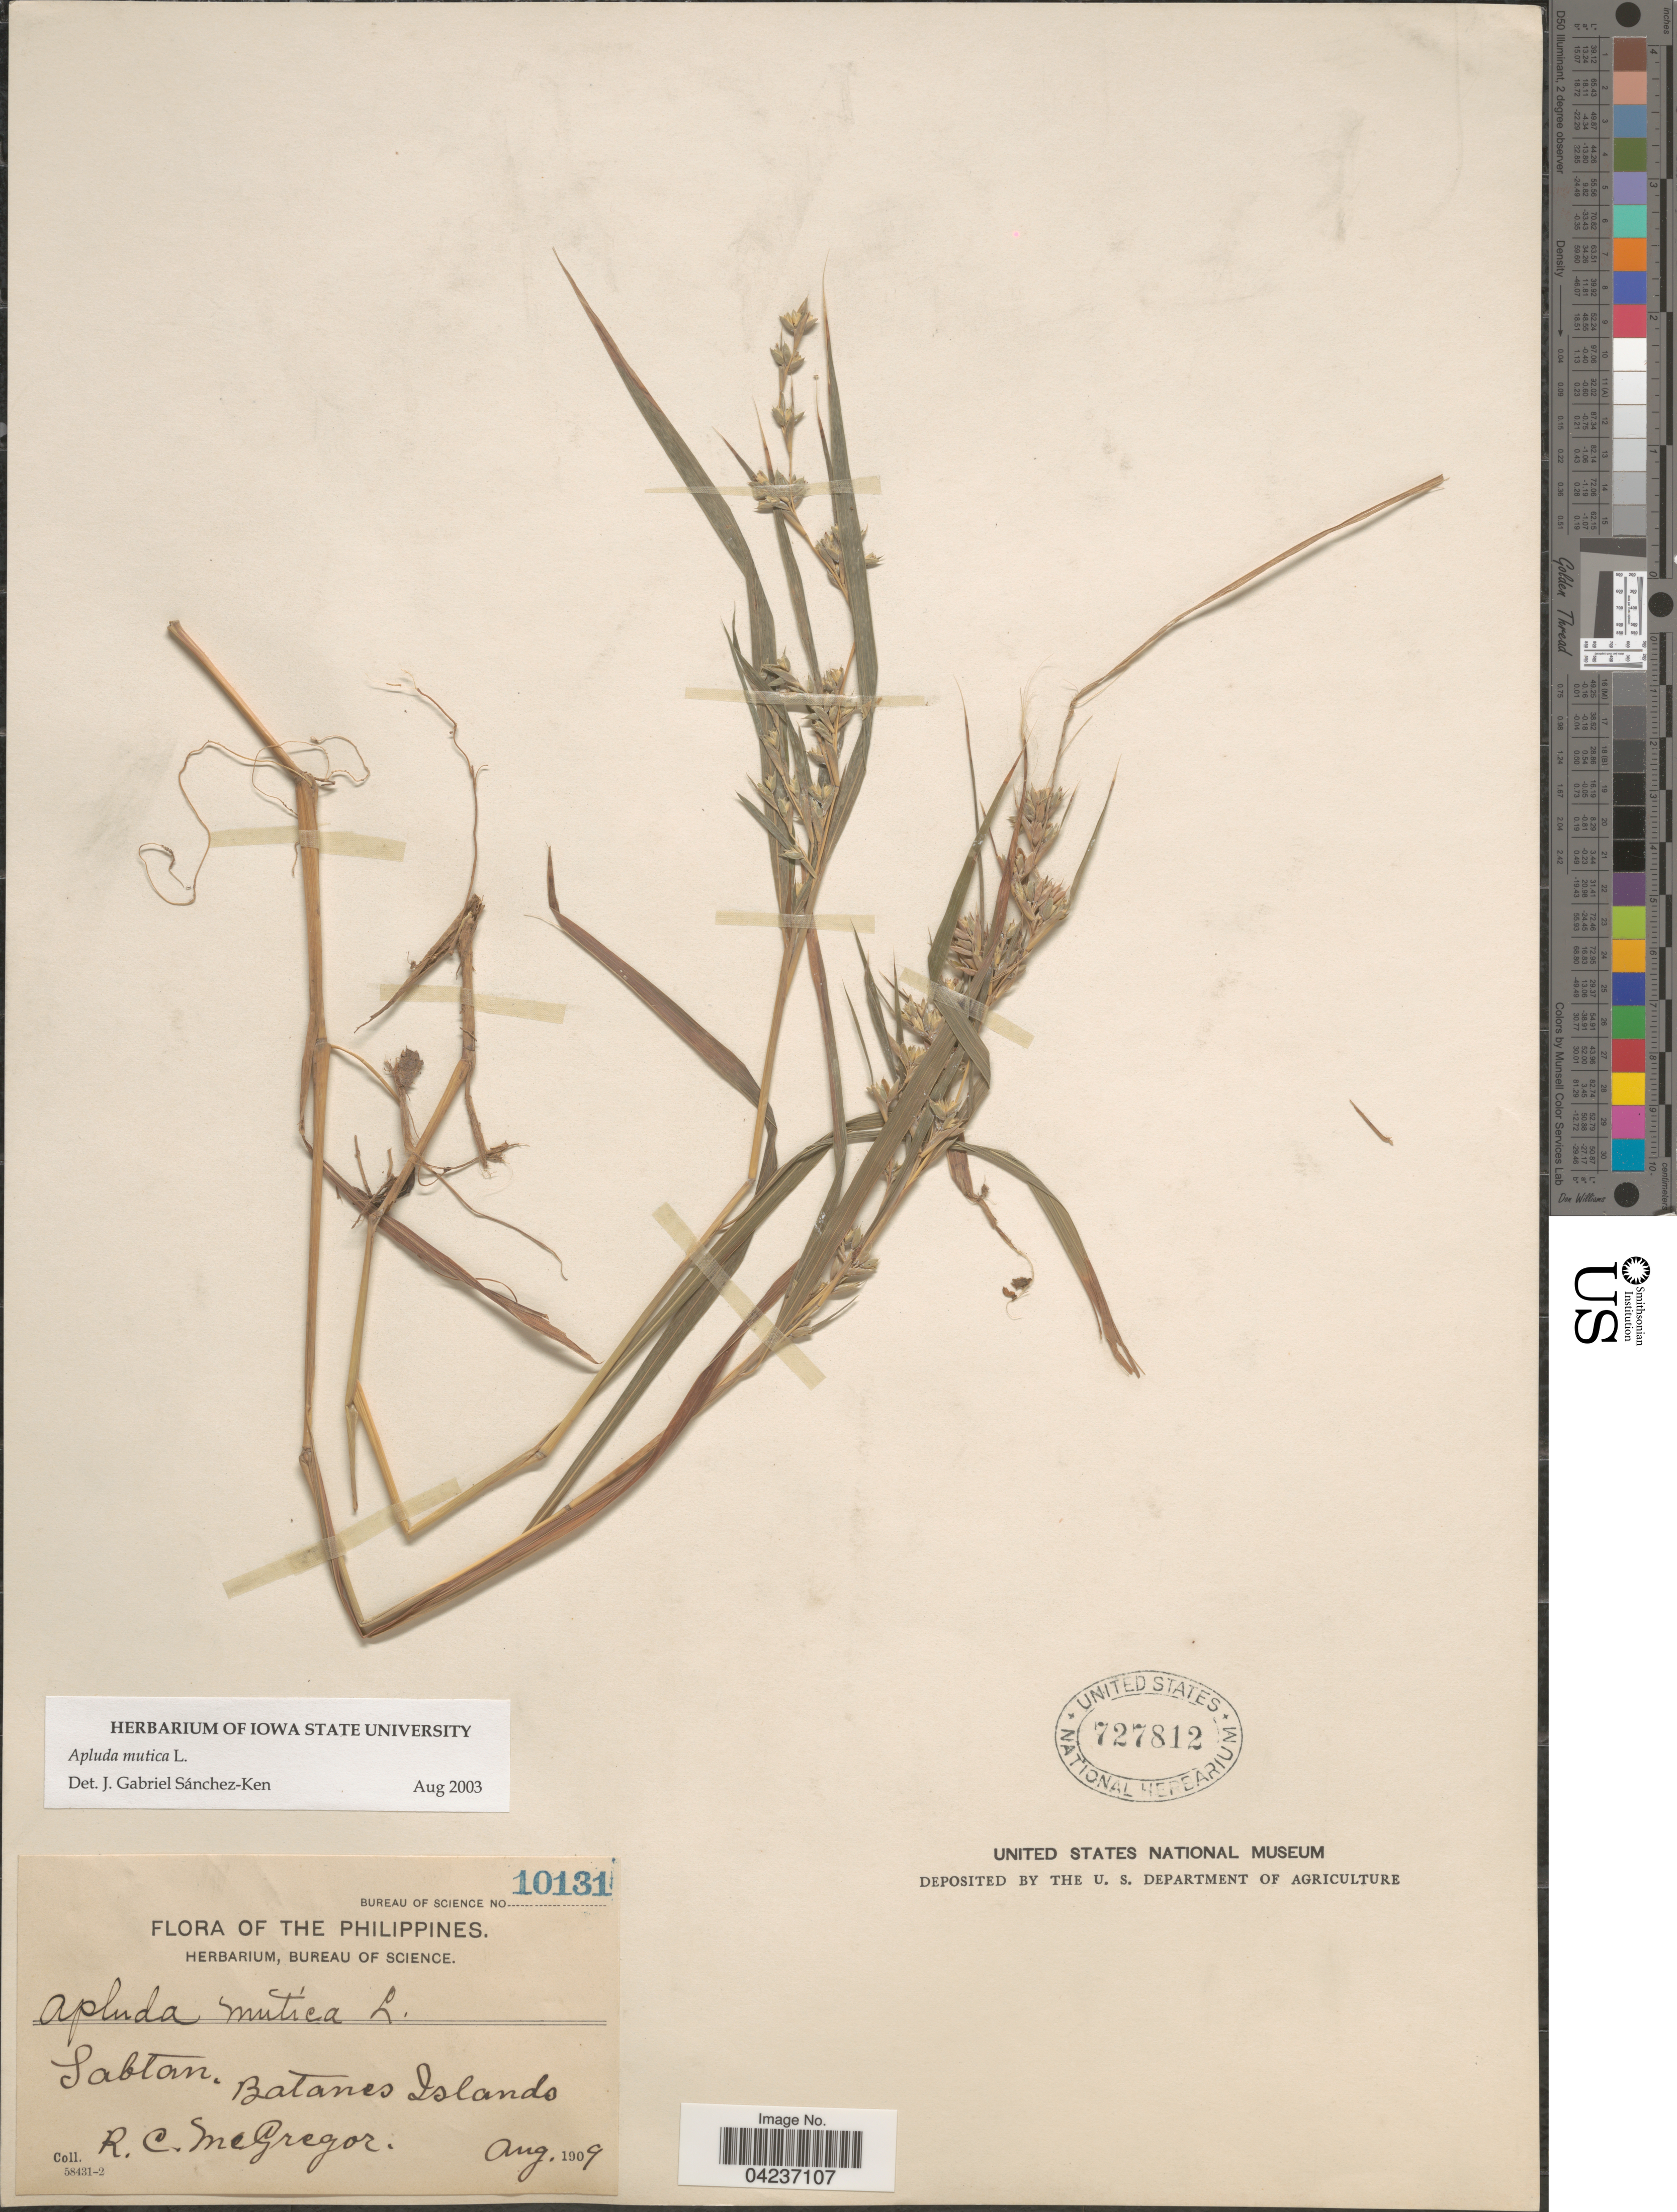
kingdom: Plantae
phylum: Tracheophyta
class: Liliopsida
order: Poales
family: Poaceae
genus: Apluda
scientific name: Apluda mutica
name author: L.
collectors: R. C. McGregor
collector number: Bureau of Science 10131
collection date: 1909-08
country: Philippines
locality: Sabtan. Batanes Islands.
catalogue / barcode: US 727812